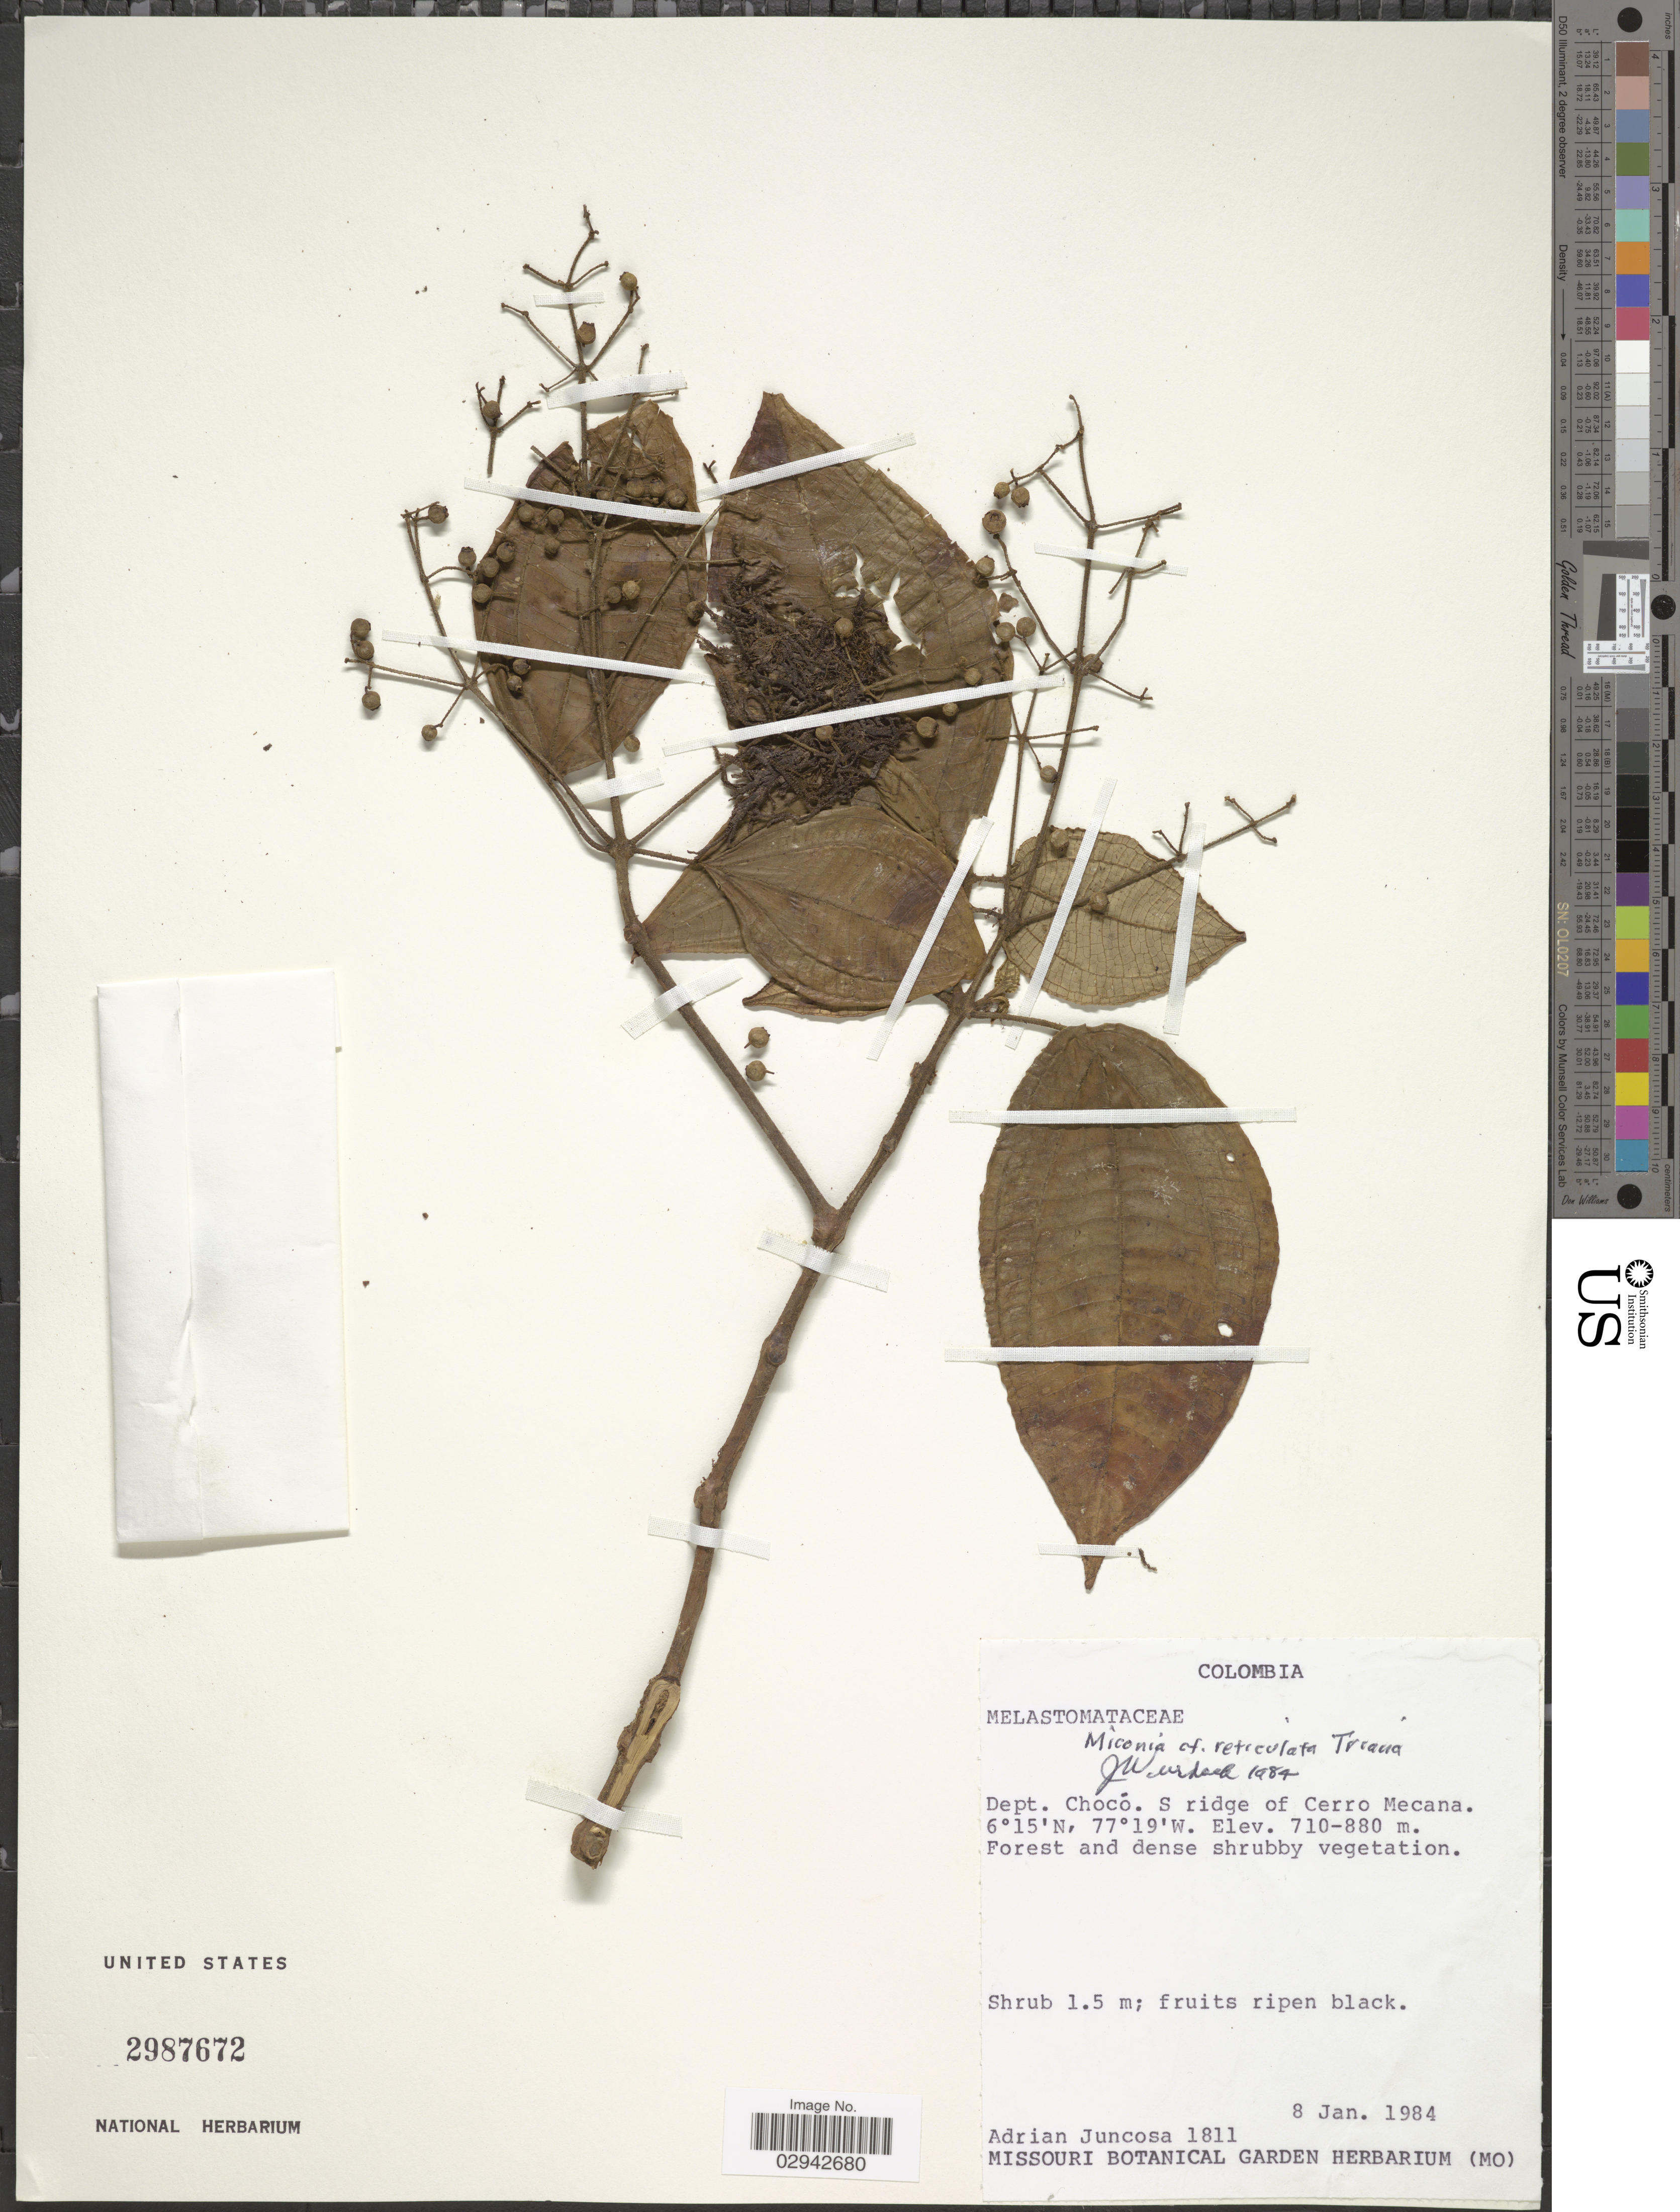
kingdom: Plantae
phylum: Tracheophyta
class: Magnoliopsida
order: Myrtales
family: Melastomataceae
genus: Miconia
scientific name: Miconia reticulata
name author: Triana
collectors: A. Juncosa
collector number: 1811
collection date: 1984-01-08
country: Colombia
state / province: Chocó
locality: Dept. Chocó, S ridge of Cerro, Mecana.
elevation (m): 710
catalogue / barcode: US 2987672